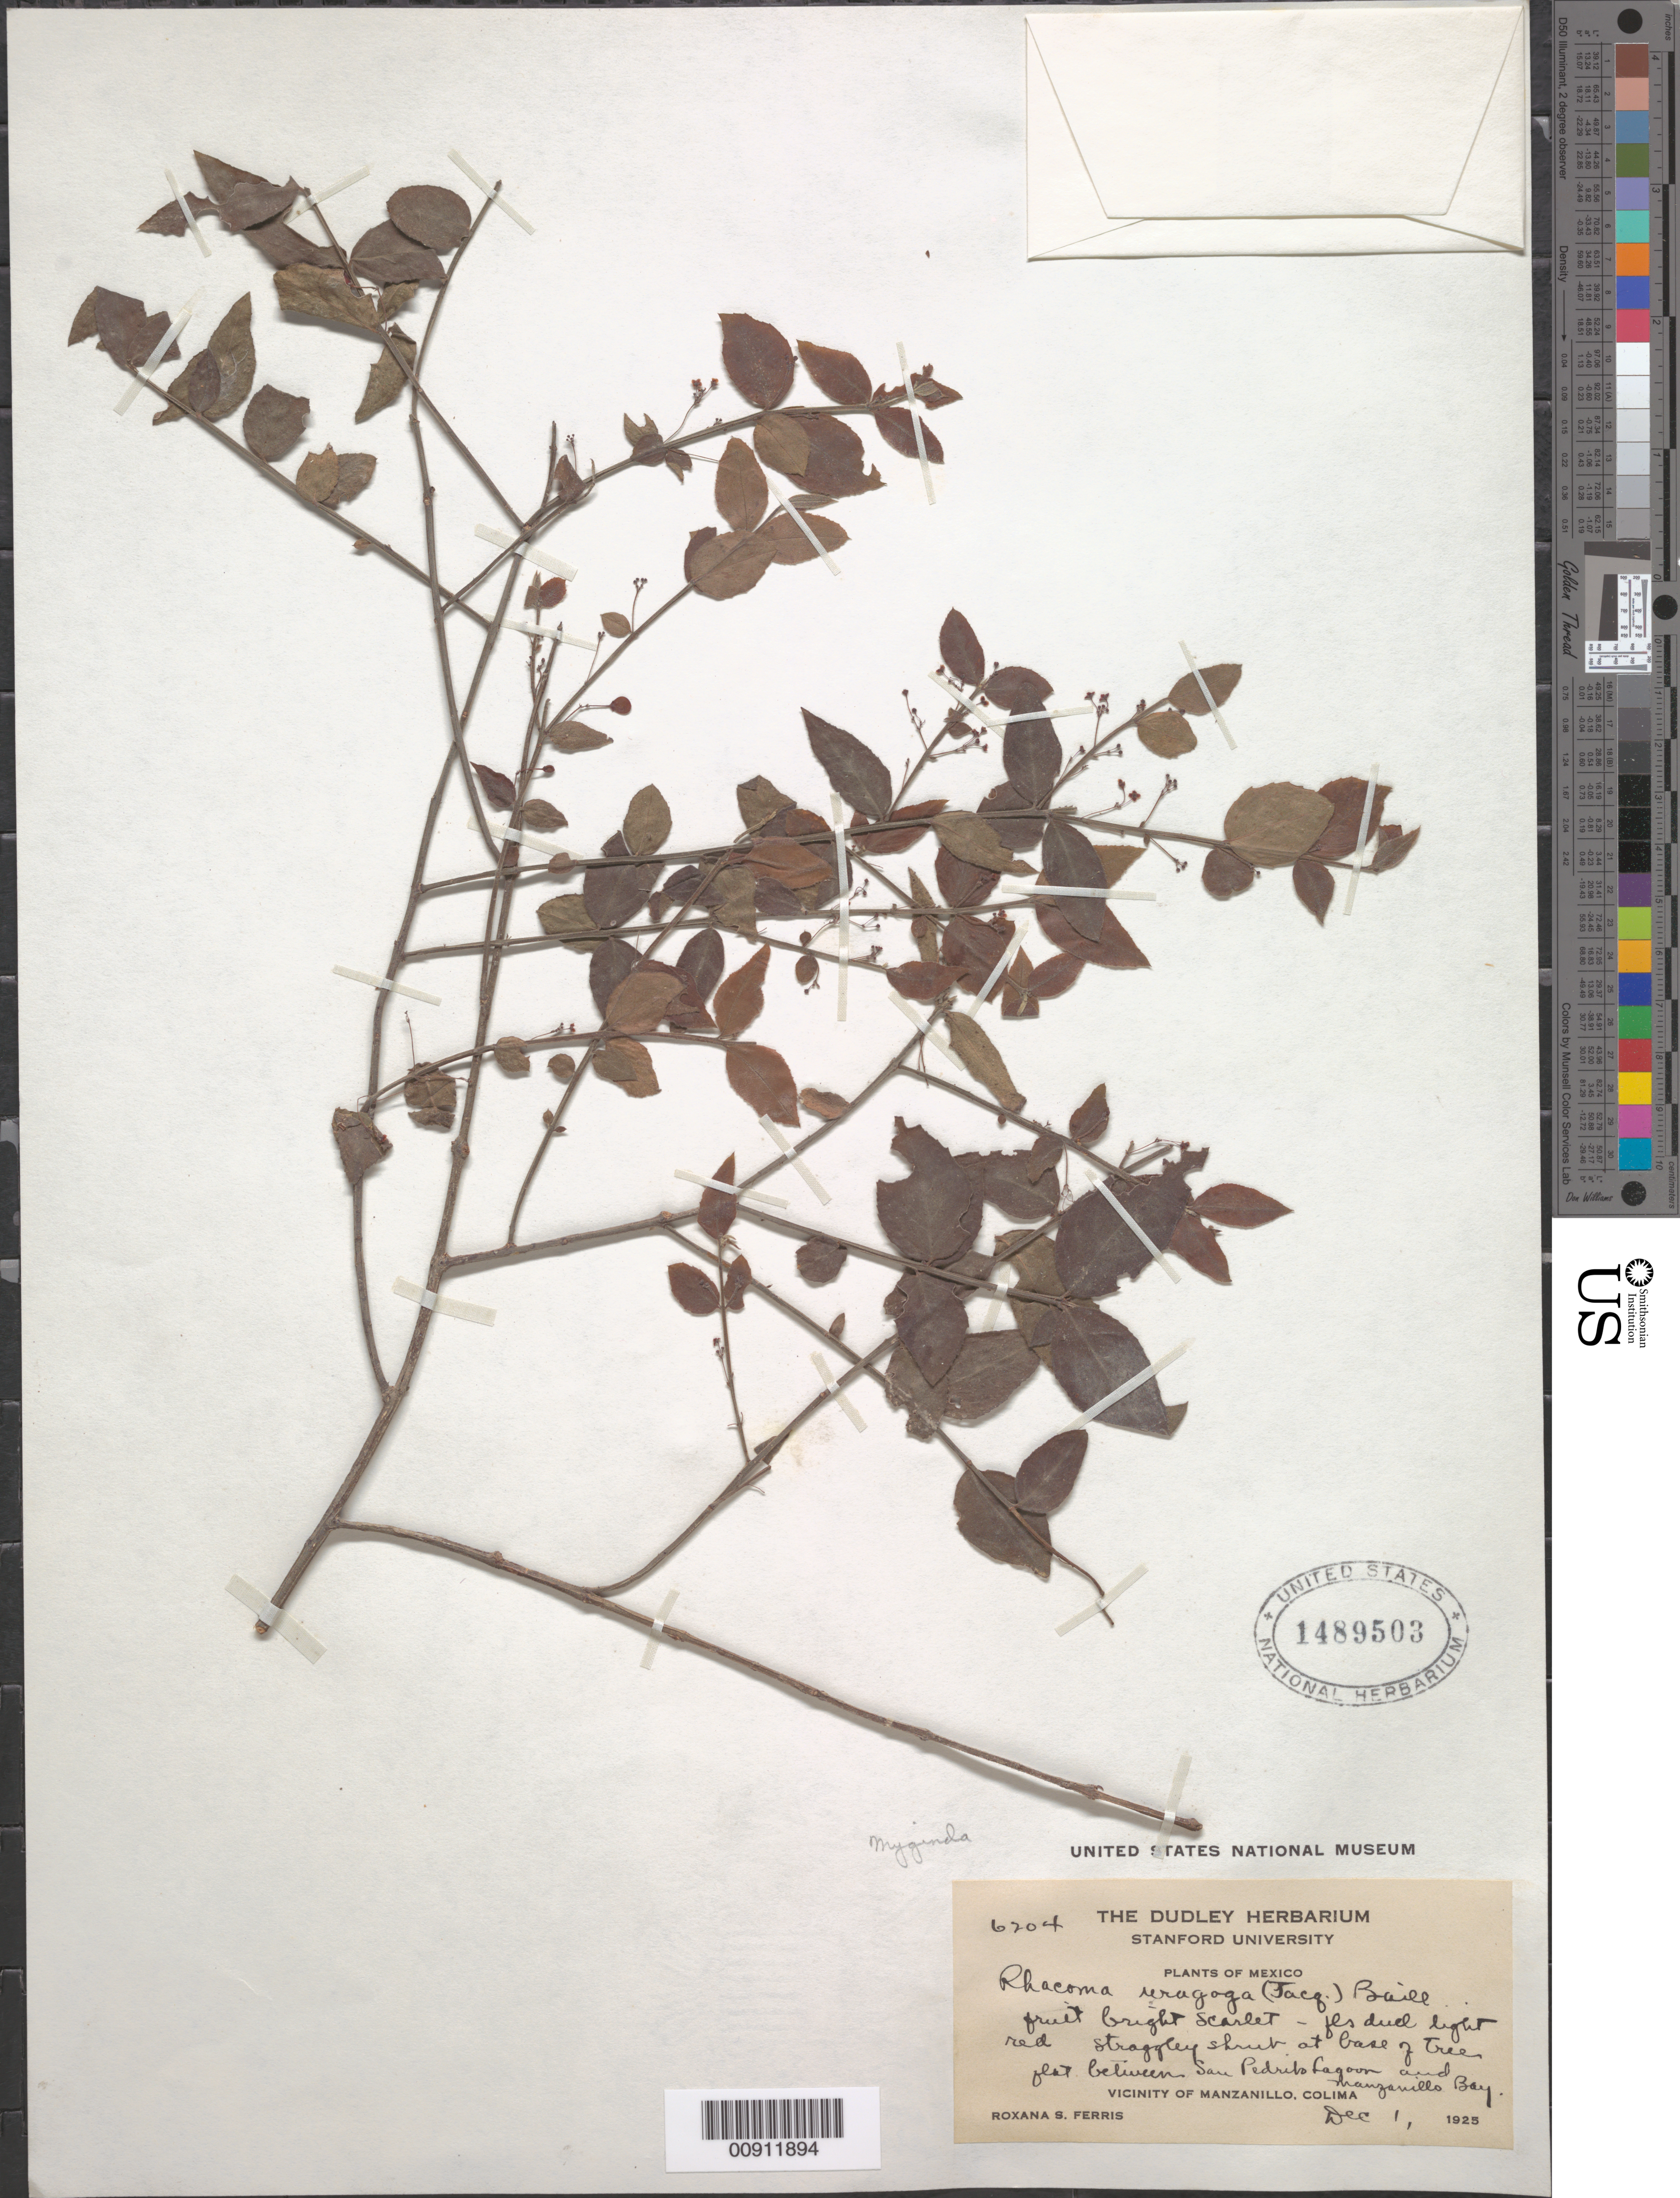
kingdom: Plantae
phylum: Tracheophyta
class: Magnoliopsida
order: Celastrales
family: Celastraceae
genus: Crossopetalum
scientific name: Crossopetalum uragoga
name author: (Jacq.) Kuntze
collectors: R. S. Ferris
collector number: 6204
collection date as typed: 01 Dec 1925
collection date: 1925-12-01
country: Mexico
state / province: Colima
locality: Flat between San Pedrito Laggon and Manzanillo Bay. Vicinity of Manzanillo, Colima.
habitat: At base of trees.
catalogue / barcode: US 1489503